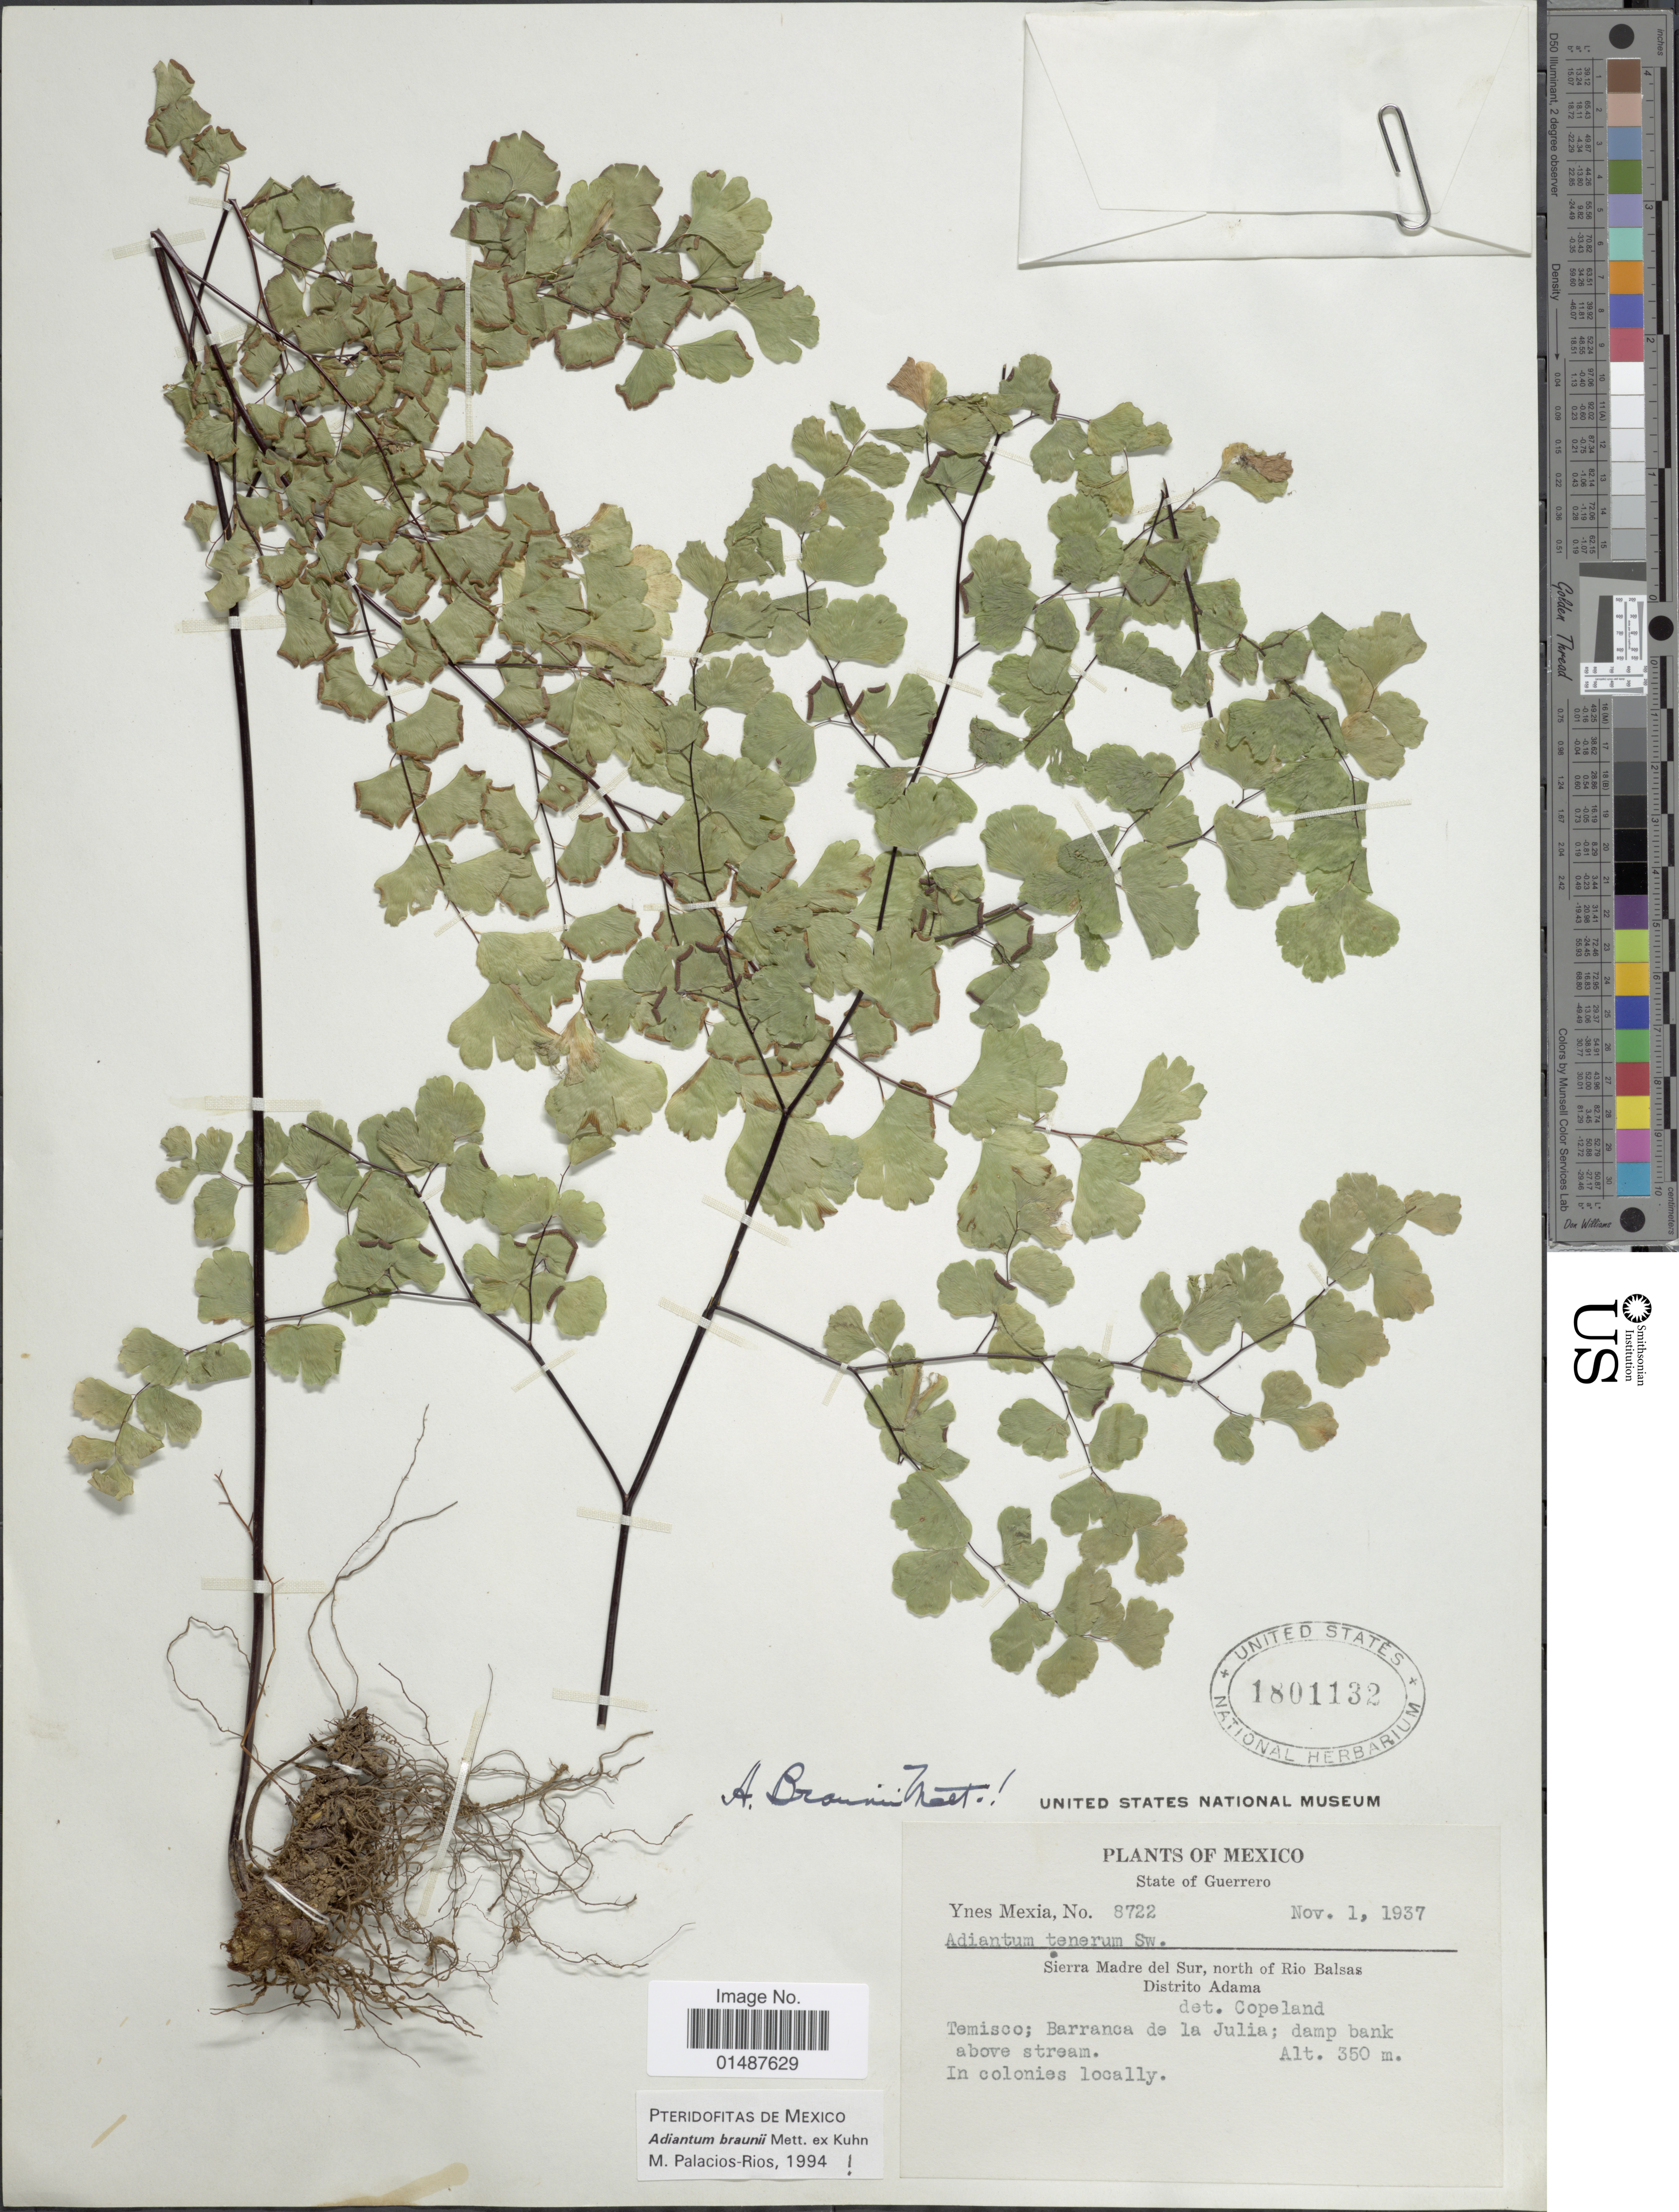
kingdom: Plantae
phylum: Tracheophyta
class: Polypodiopsida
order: Polypodiales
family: Pteridaceae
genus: Adiantum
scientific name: Adiantum braunii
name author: Mett. ex Kuhn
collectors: Y. Mexia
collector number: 8722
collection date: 1937-11-01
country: Mexico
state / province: Guerrero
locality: Sierra Madre del Sur, north of rio Balsas, Distrito Adama, Temisco: Barranca de la Julia; damp bank above stream, In colonies locally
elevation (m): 350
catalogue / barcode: US 1801132